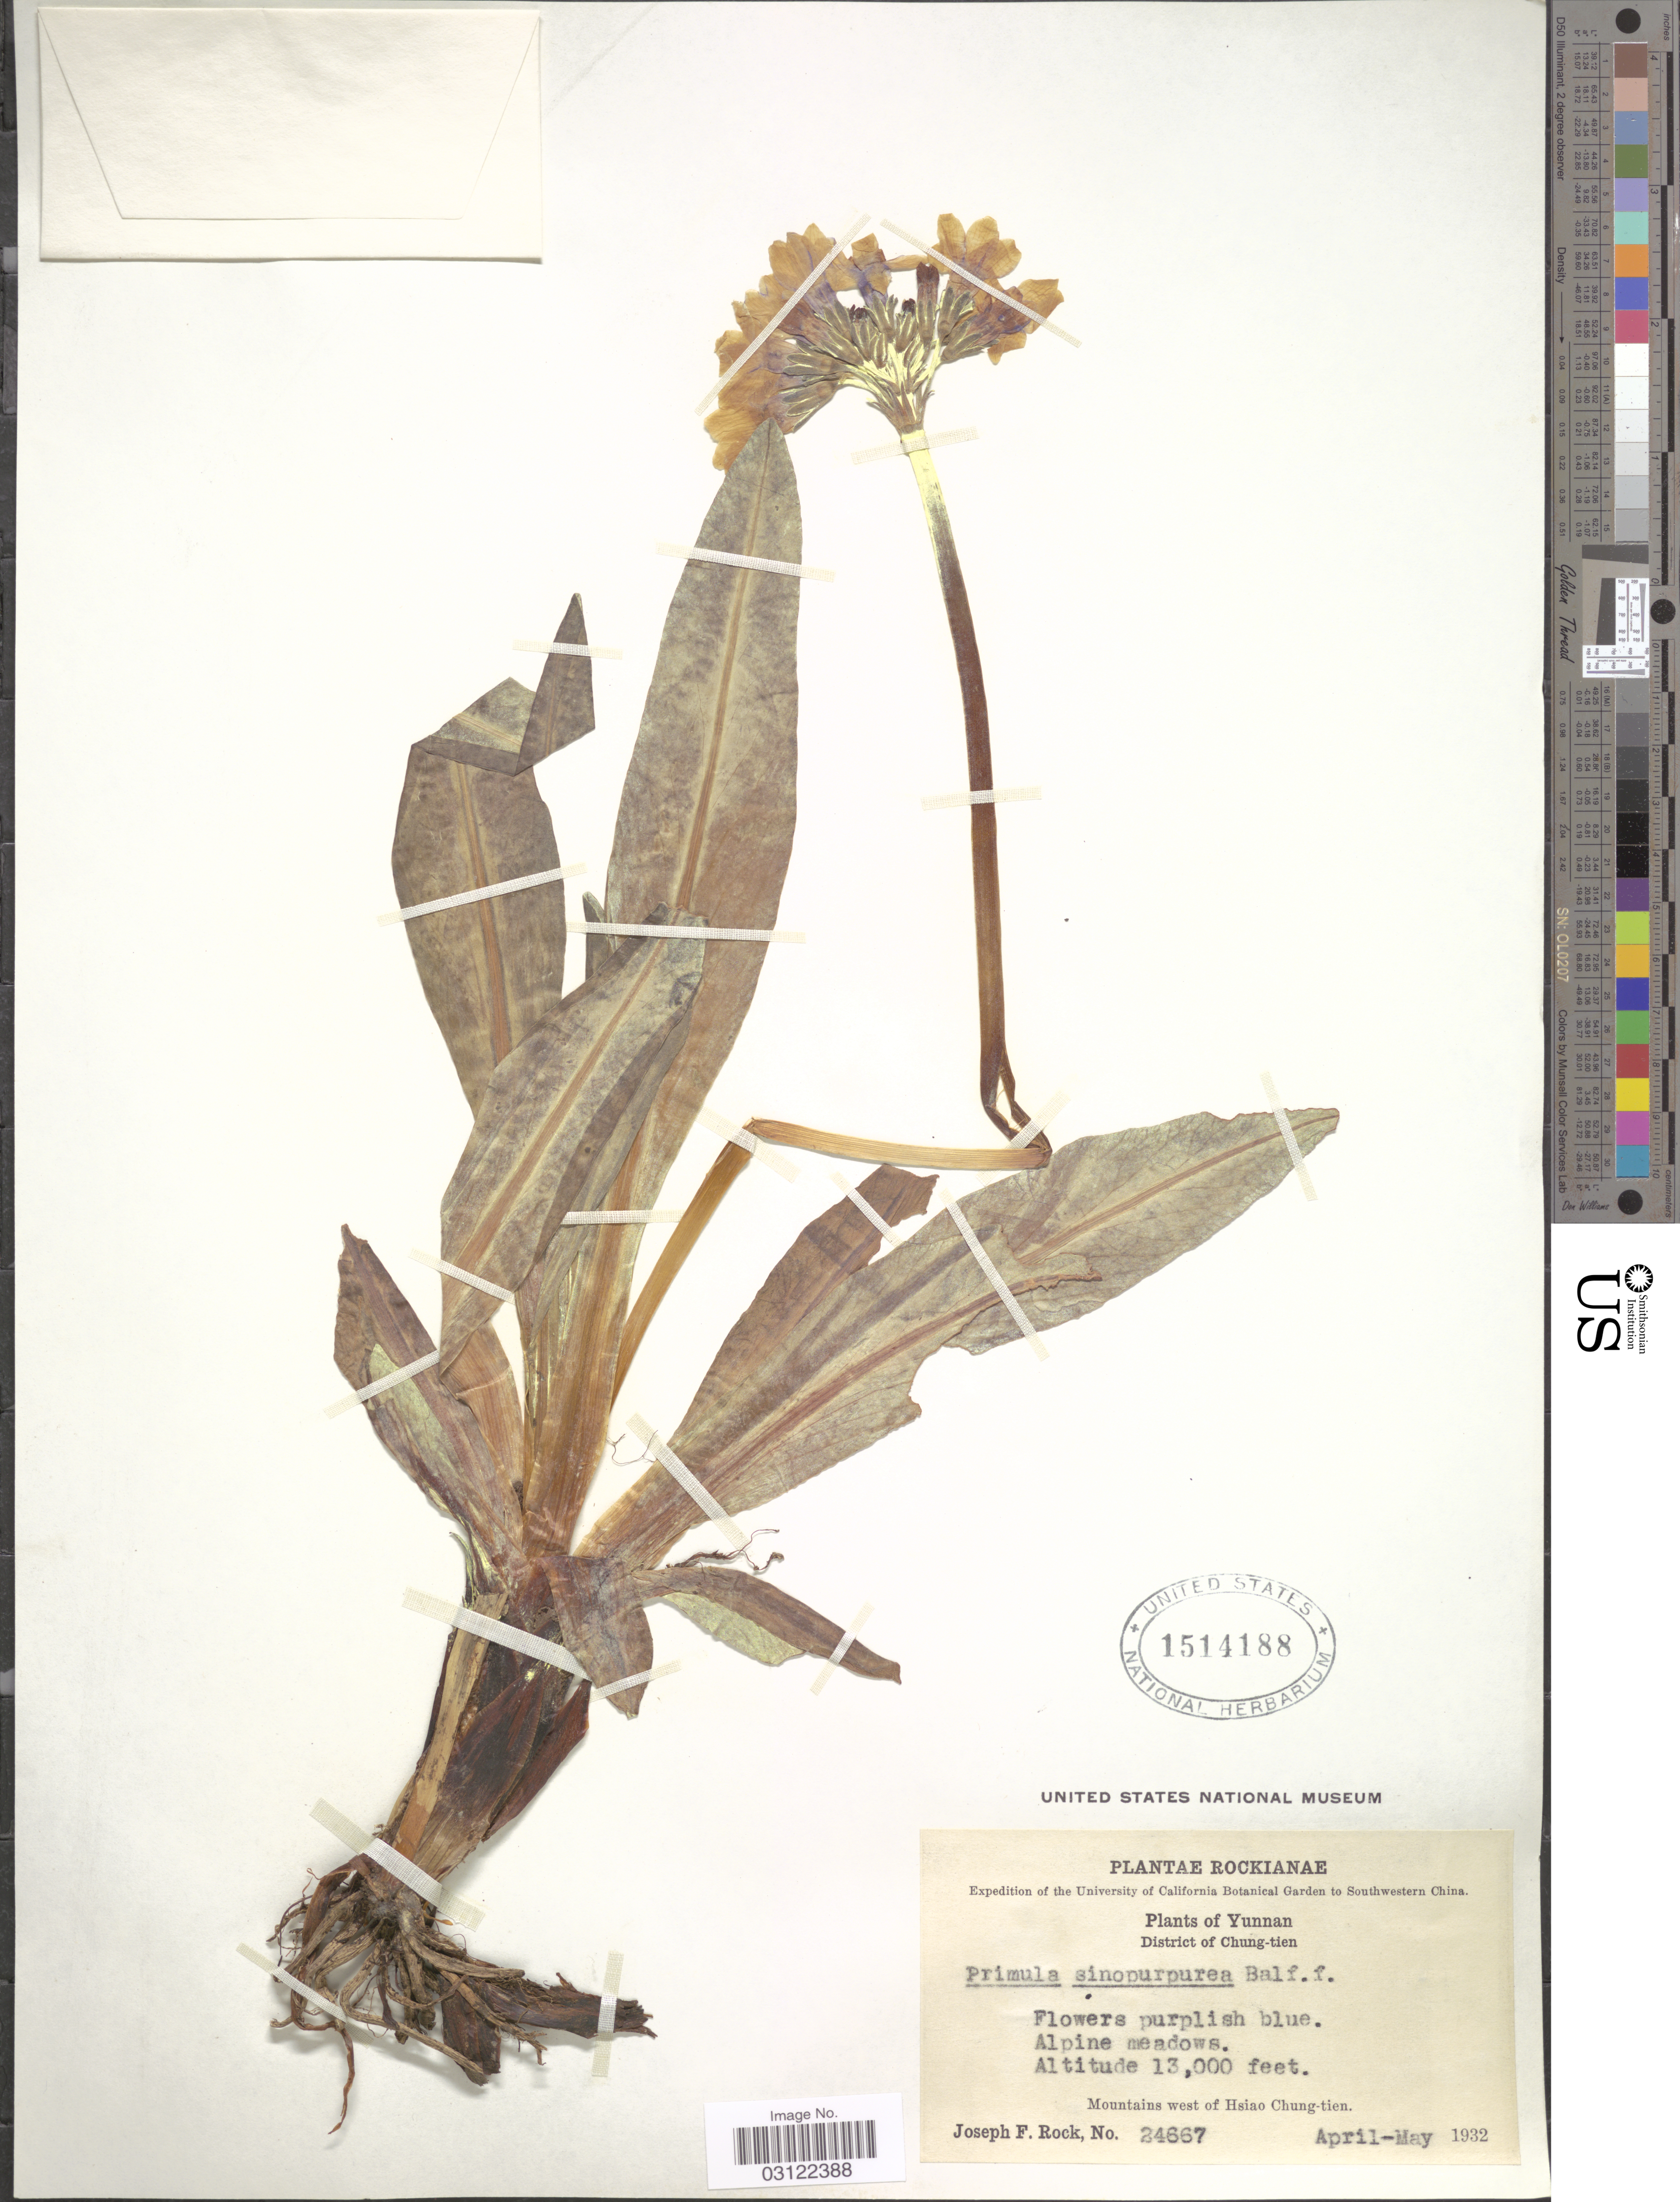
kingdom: Plantae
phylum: Tracheophyta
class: Magnoliopsida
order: Ericales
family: Primulaceae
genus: Primula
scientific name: Primula sinopurpurea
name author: Balf. f. ex Hutch.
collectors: J. F. Rock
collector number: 24667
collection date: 1932-04/1932-05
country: China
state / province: Yunnan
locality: Southwestern China. District of Chung-tien. Mountains west of Hsiao Chung-tien.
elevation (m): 3962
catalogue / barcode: US 1514188